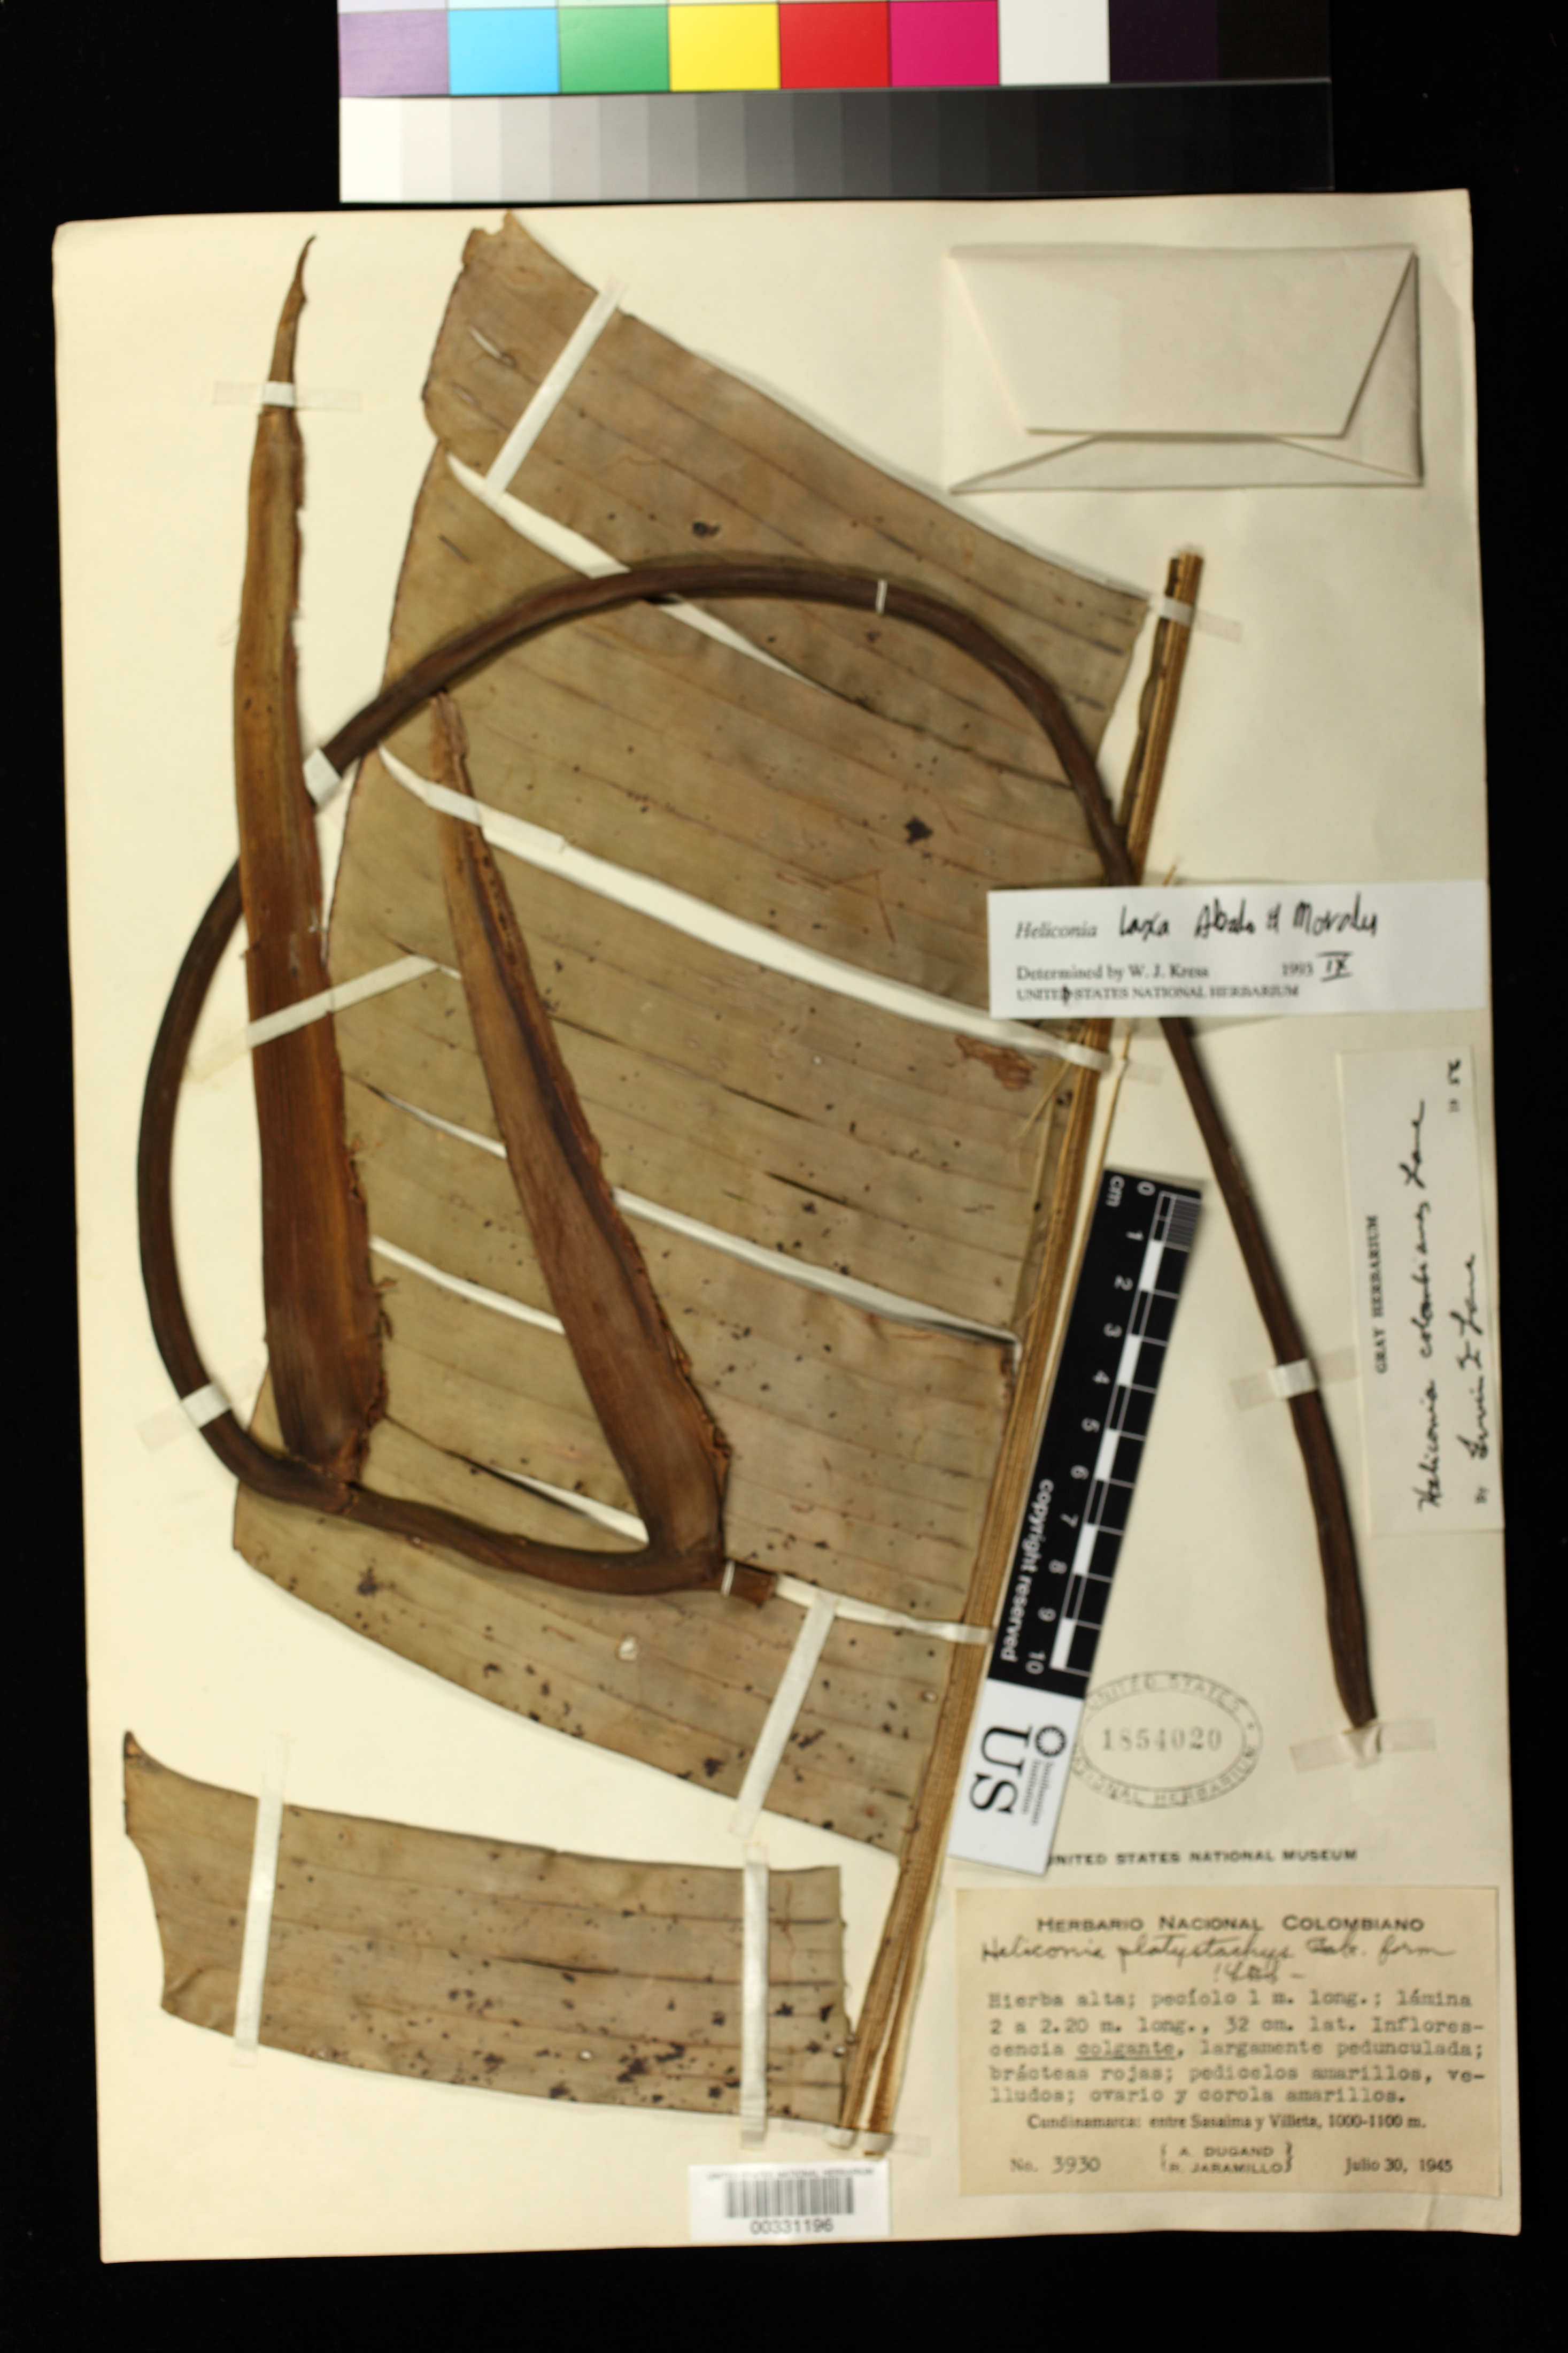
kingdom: Plantae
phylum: Tracheophyta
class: Liliopsida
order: Zingiberales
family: Heliconiaceae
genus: Heliconia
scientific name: Heliconia laxa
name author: Abalo & G. Morales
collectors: A. Dugand G. & R. Jaramillo M.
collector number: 3930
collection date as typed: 30 Jul 1945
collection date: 1945-07-30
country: Colombia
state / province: Cundinamarca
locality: Between Sasaima and Villeta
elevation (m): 1000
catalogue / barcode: US 1854020